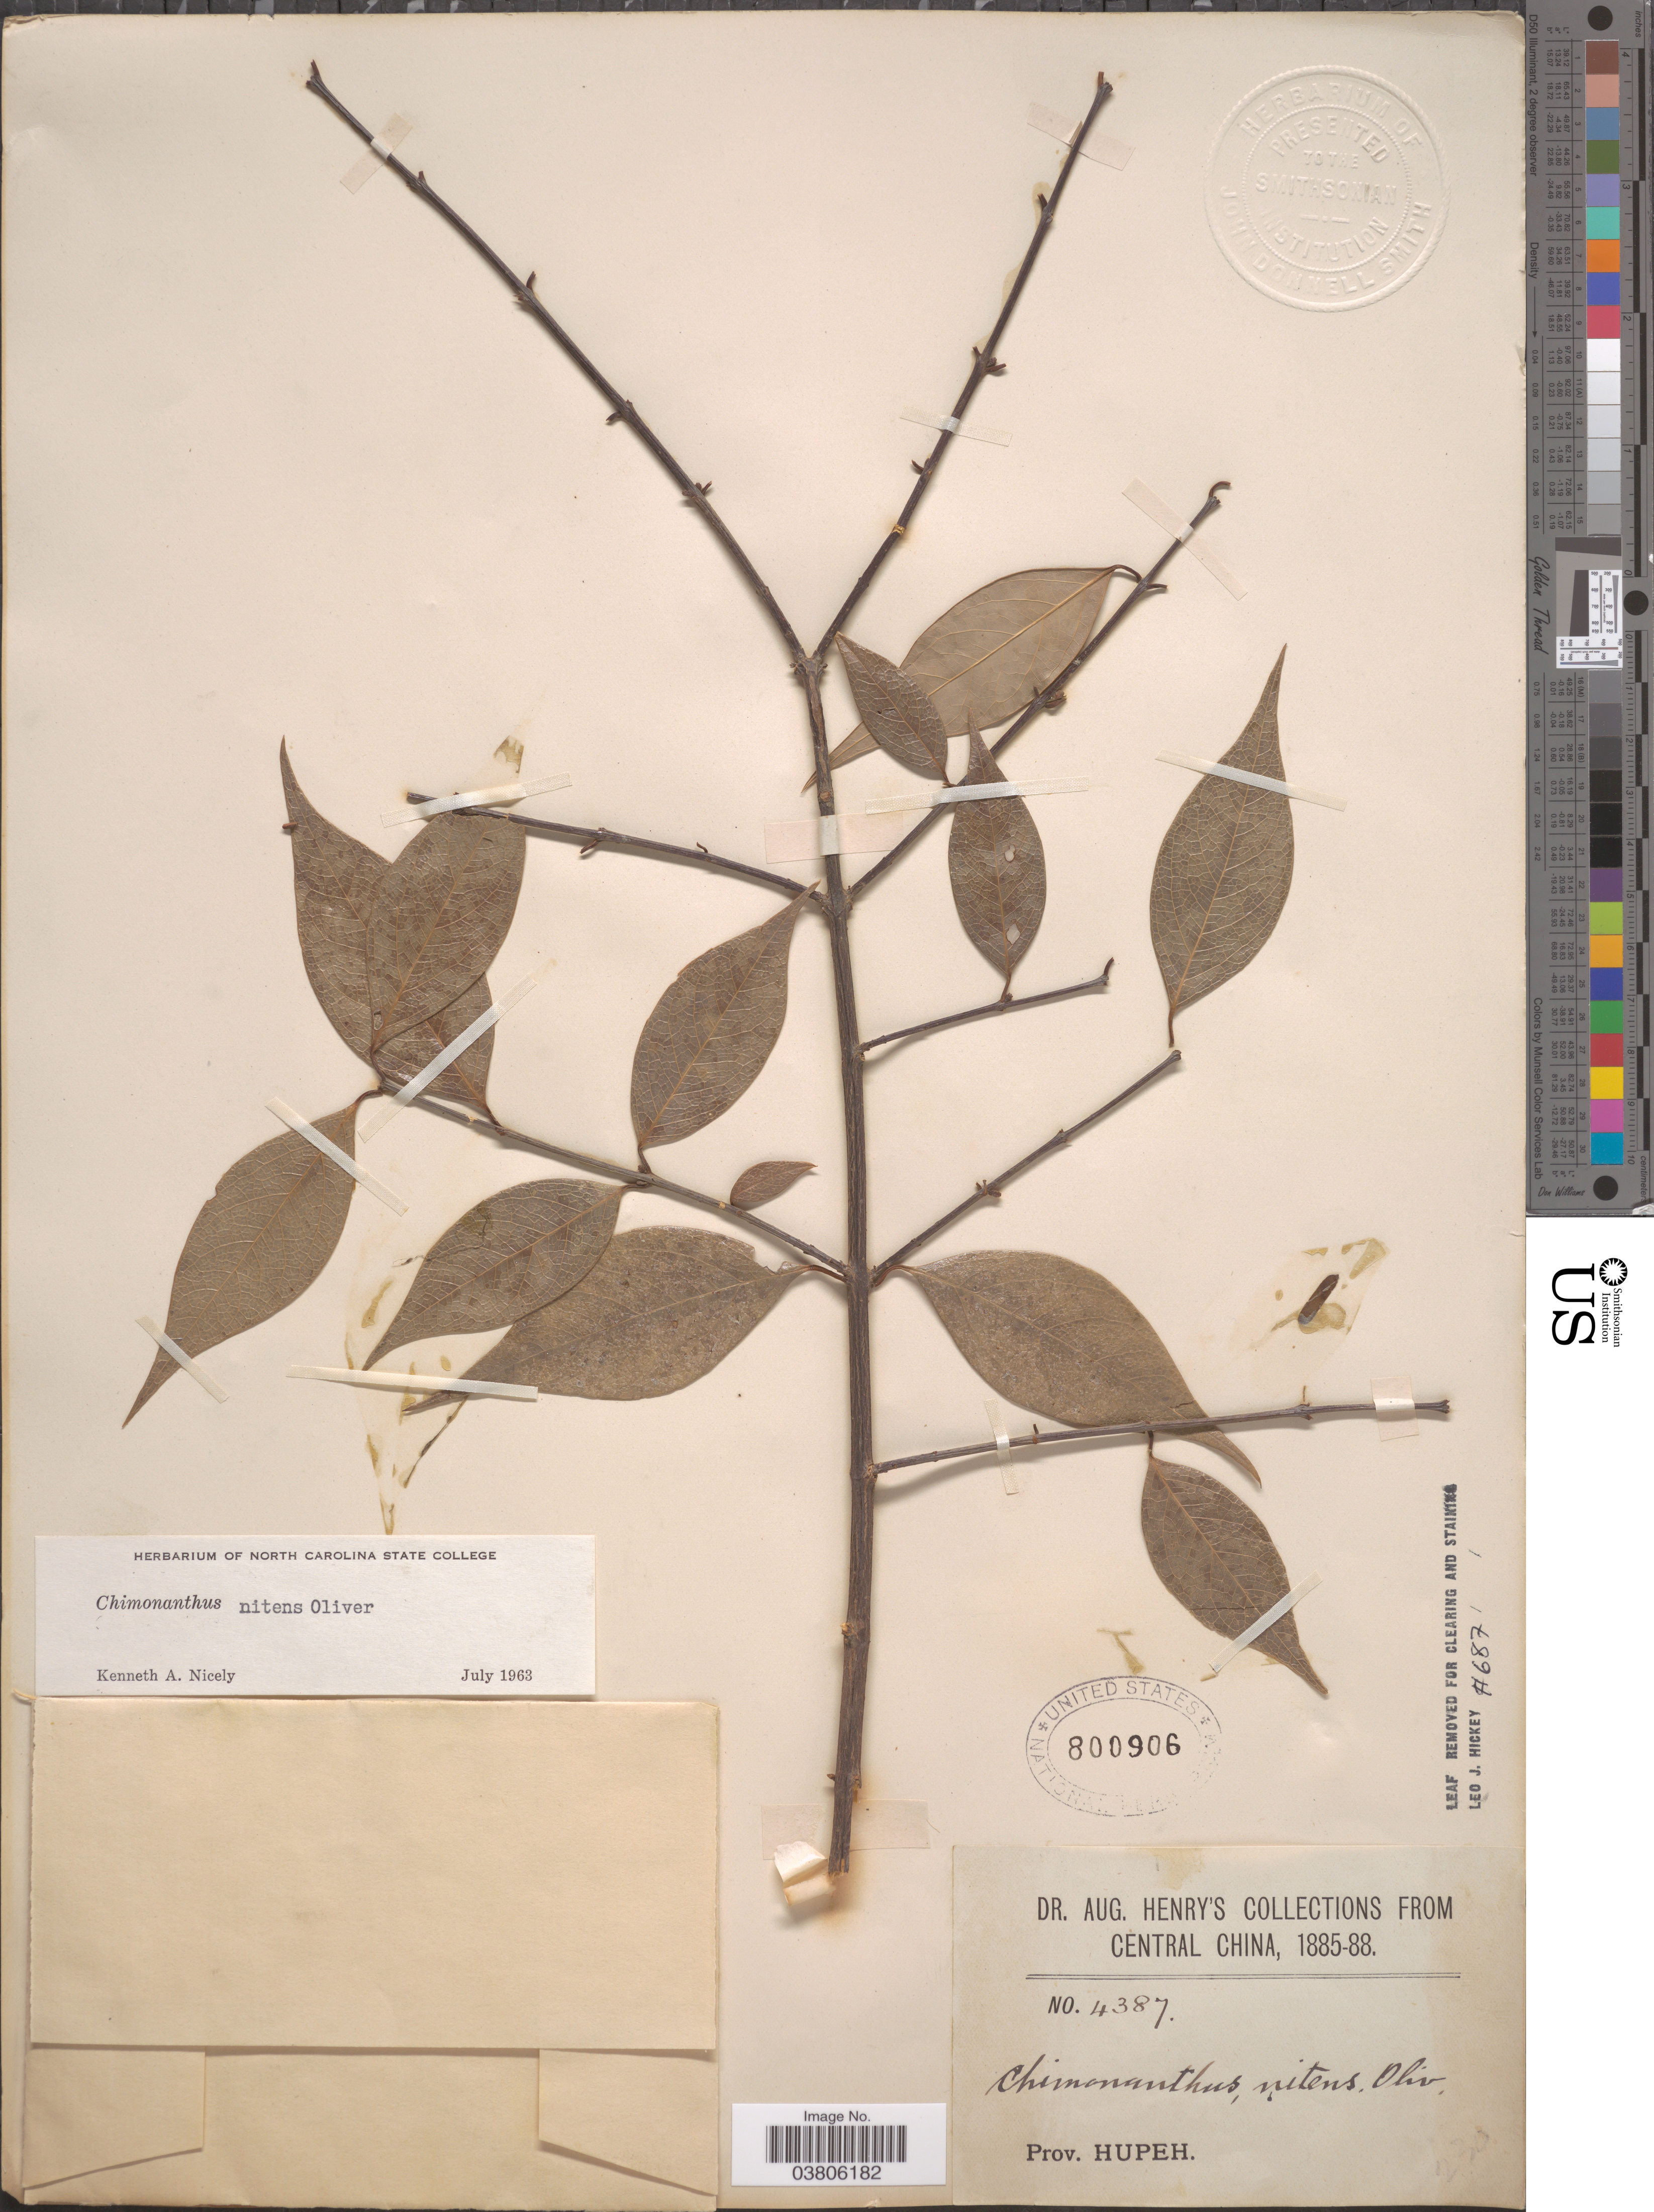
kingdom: Plantae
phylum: Tracheophyta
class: Magnoliopsida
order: Laurales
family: Calycanthaceae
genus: Chimonanthus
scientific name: Chimonanthus nitens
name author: Oliv.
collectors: A. Henry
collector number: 4387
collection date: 1885/1888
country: China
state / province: Hubei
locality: Central China. Prov. Hupeh.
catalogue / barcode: US 800906